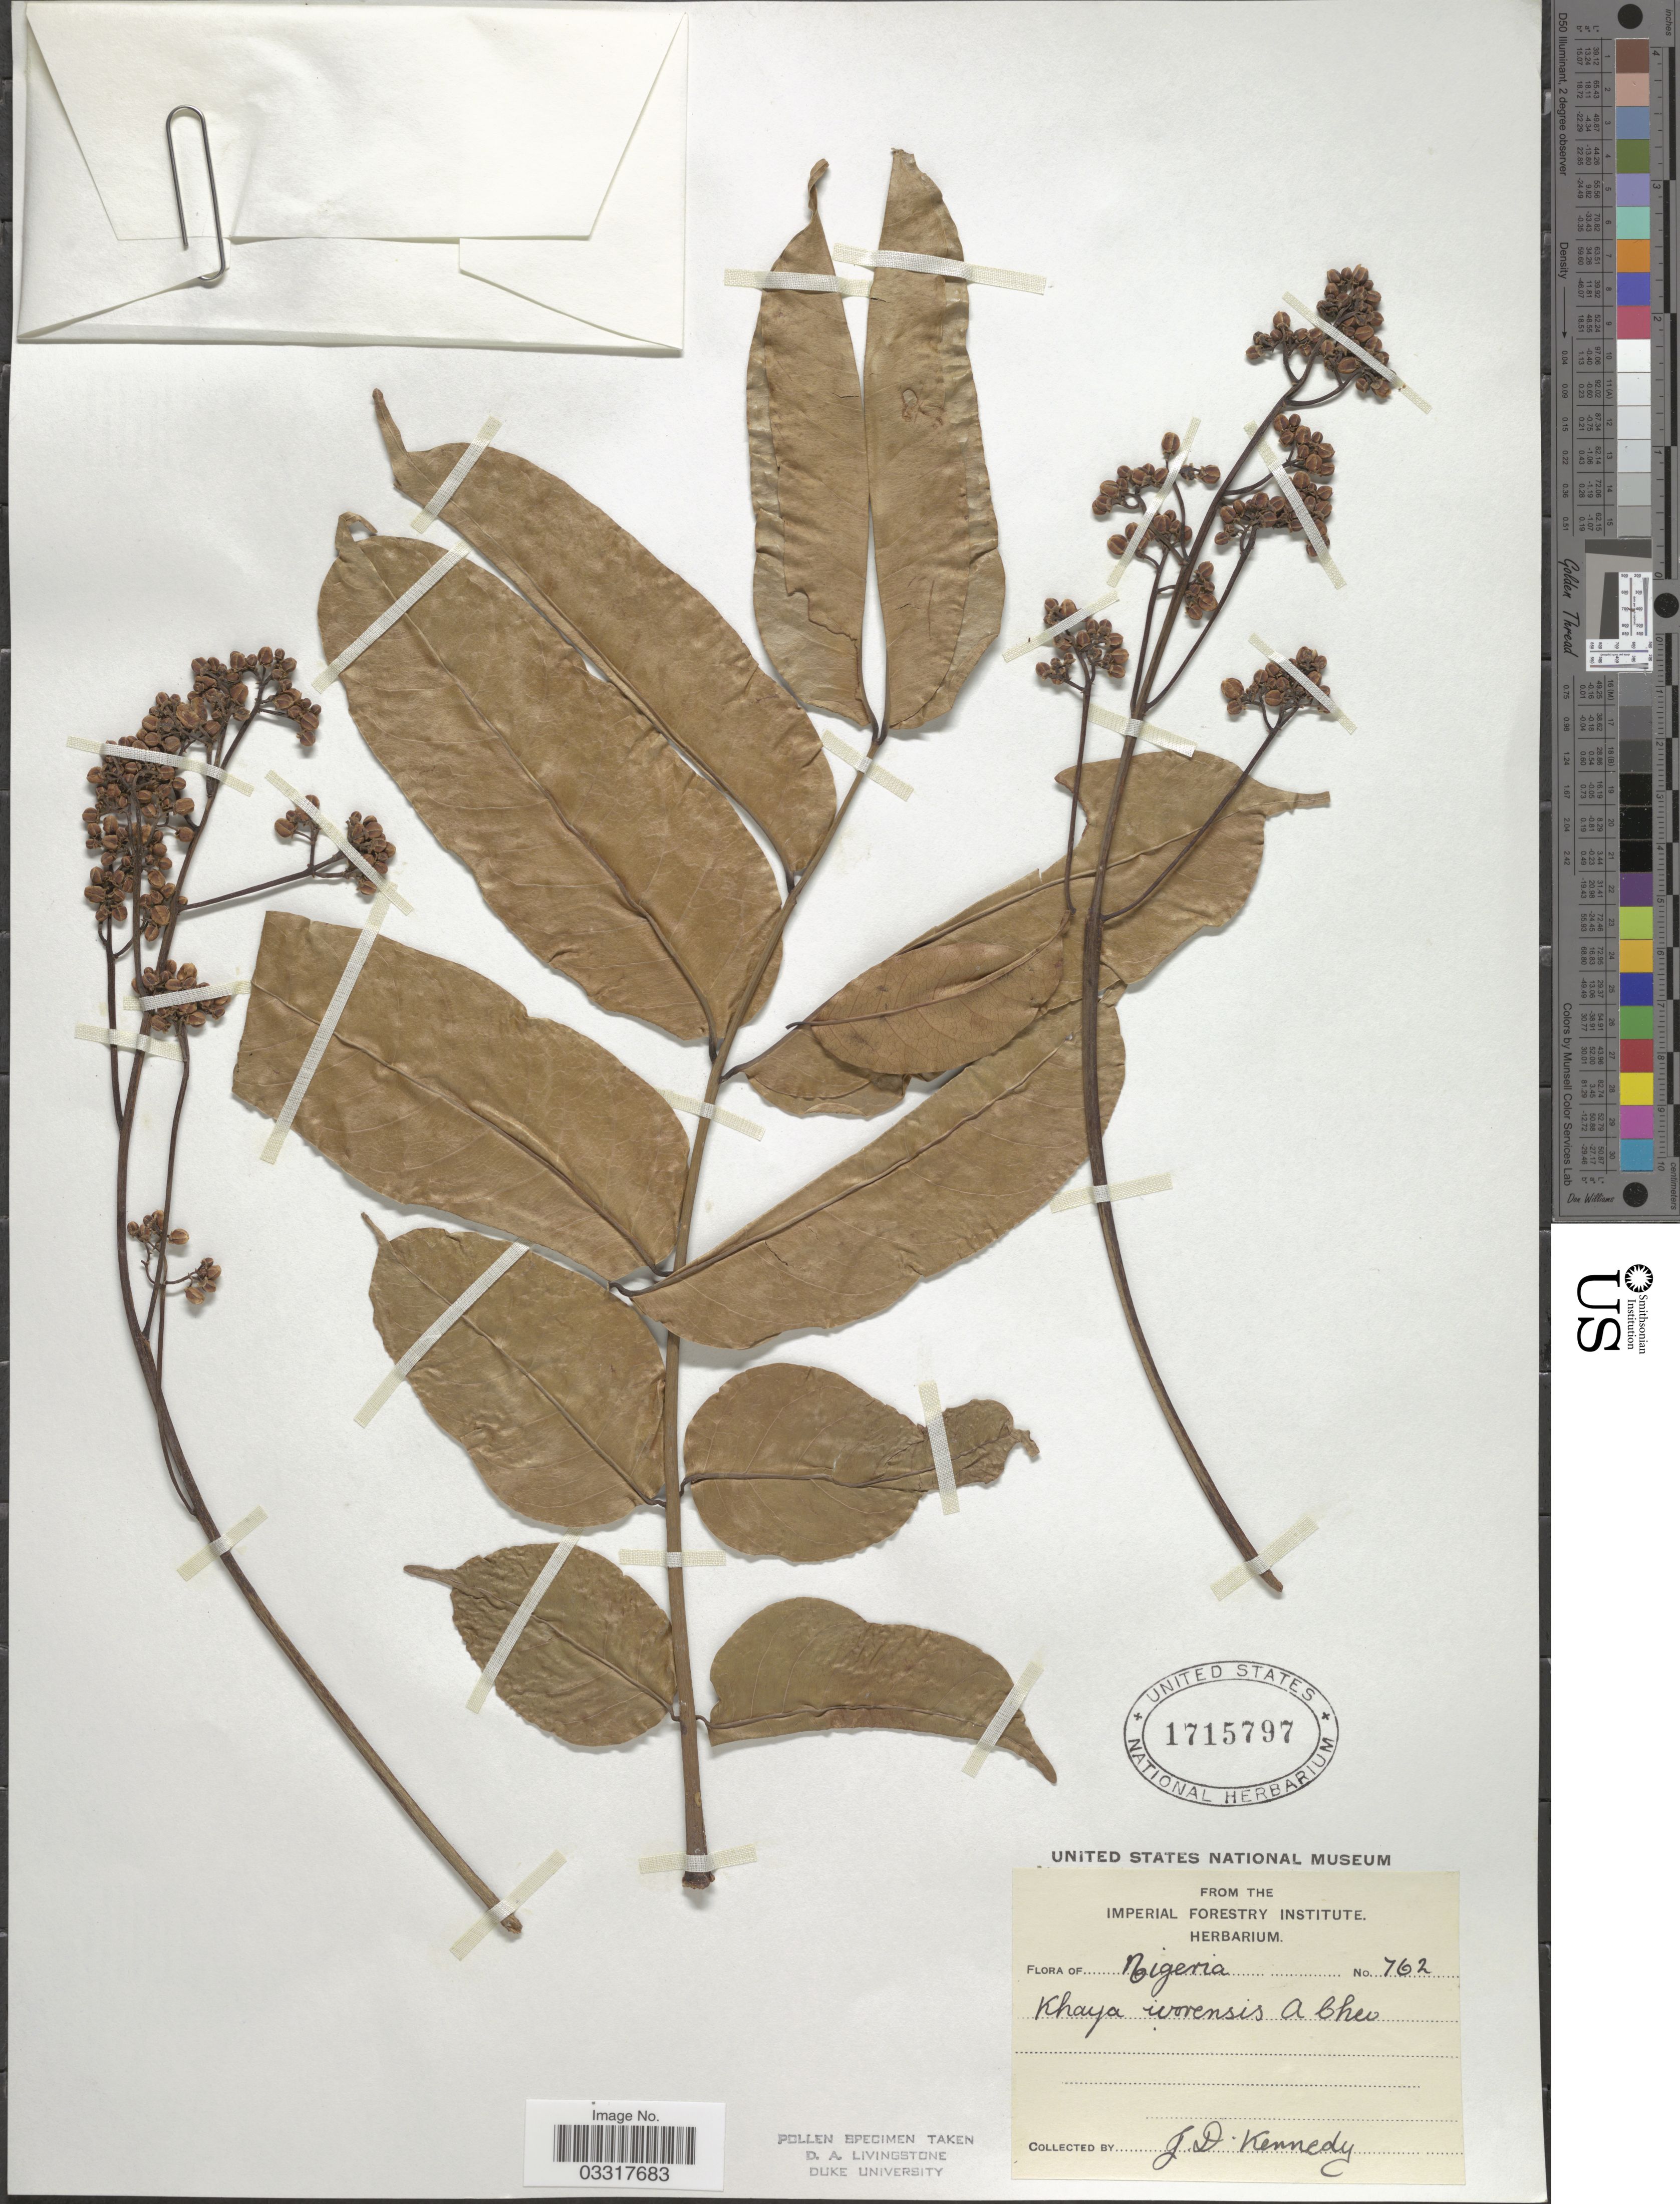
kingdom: Plantae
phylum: Tracheophyta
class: Magnoliopsida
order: Sapindales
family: Meliaceae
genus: Khaya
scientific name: Khaya ivorensis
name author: A. Chev.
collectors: J. D. Kennedy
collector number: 762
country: Nigeria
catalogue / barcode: US 1715797